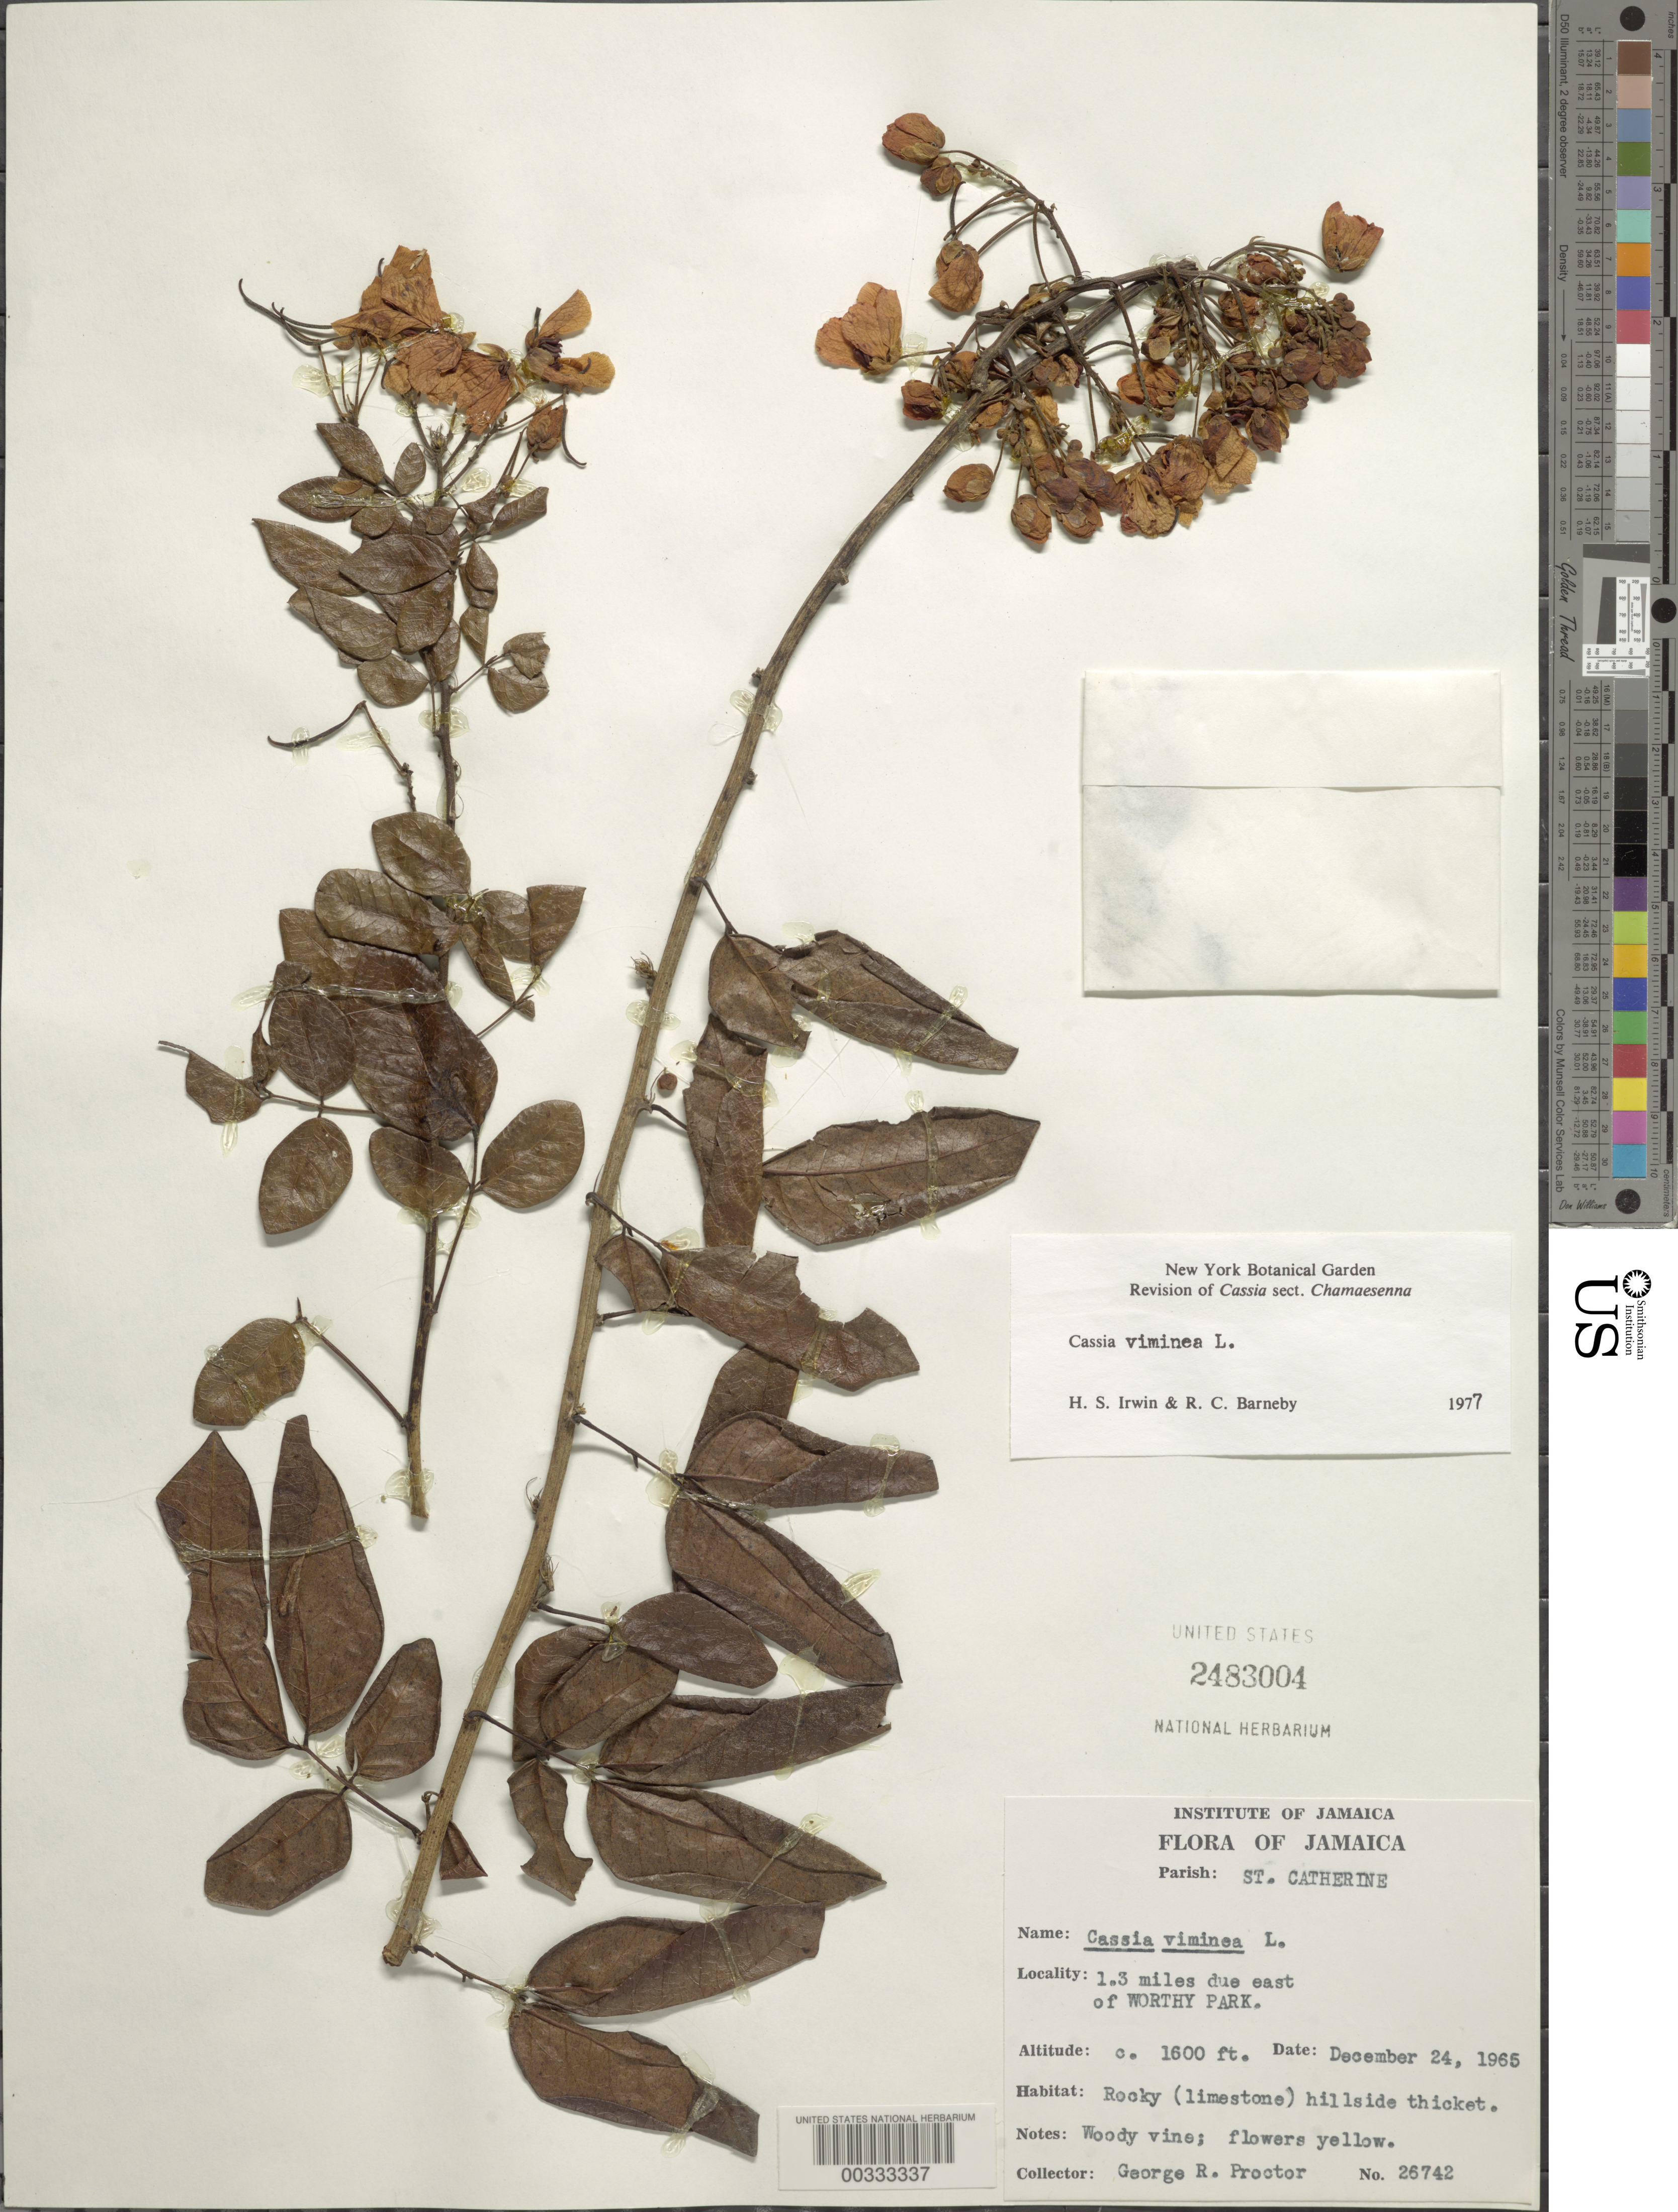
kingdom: Plantae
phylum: Tracheophyta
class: Magnoliopsida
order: Fabales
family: Fabaceae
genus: Senna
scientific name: Senna viminea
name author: (L.) H.S. Irwin & Barneby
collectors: G. R. Proctor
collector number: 26742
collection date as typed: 24 Dec 1965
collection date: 1965-12-24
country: Jamaica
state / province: Saint Catherine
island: Greater Antilles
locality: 1.3 mi due e of worthy park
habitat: Rocky (limestone) hillside thicket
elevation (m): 488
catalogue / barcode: US 2483004